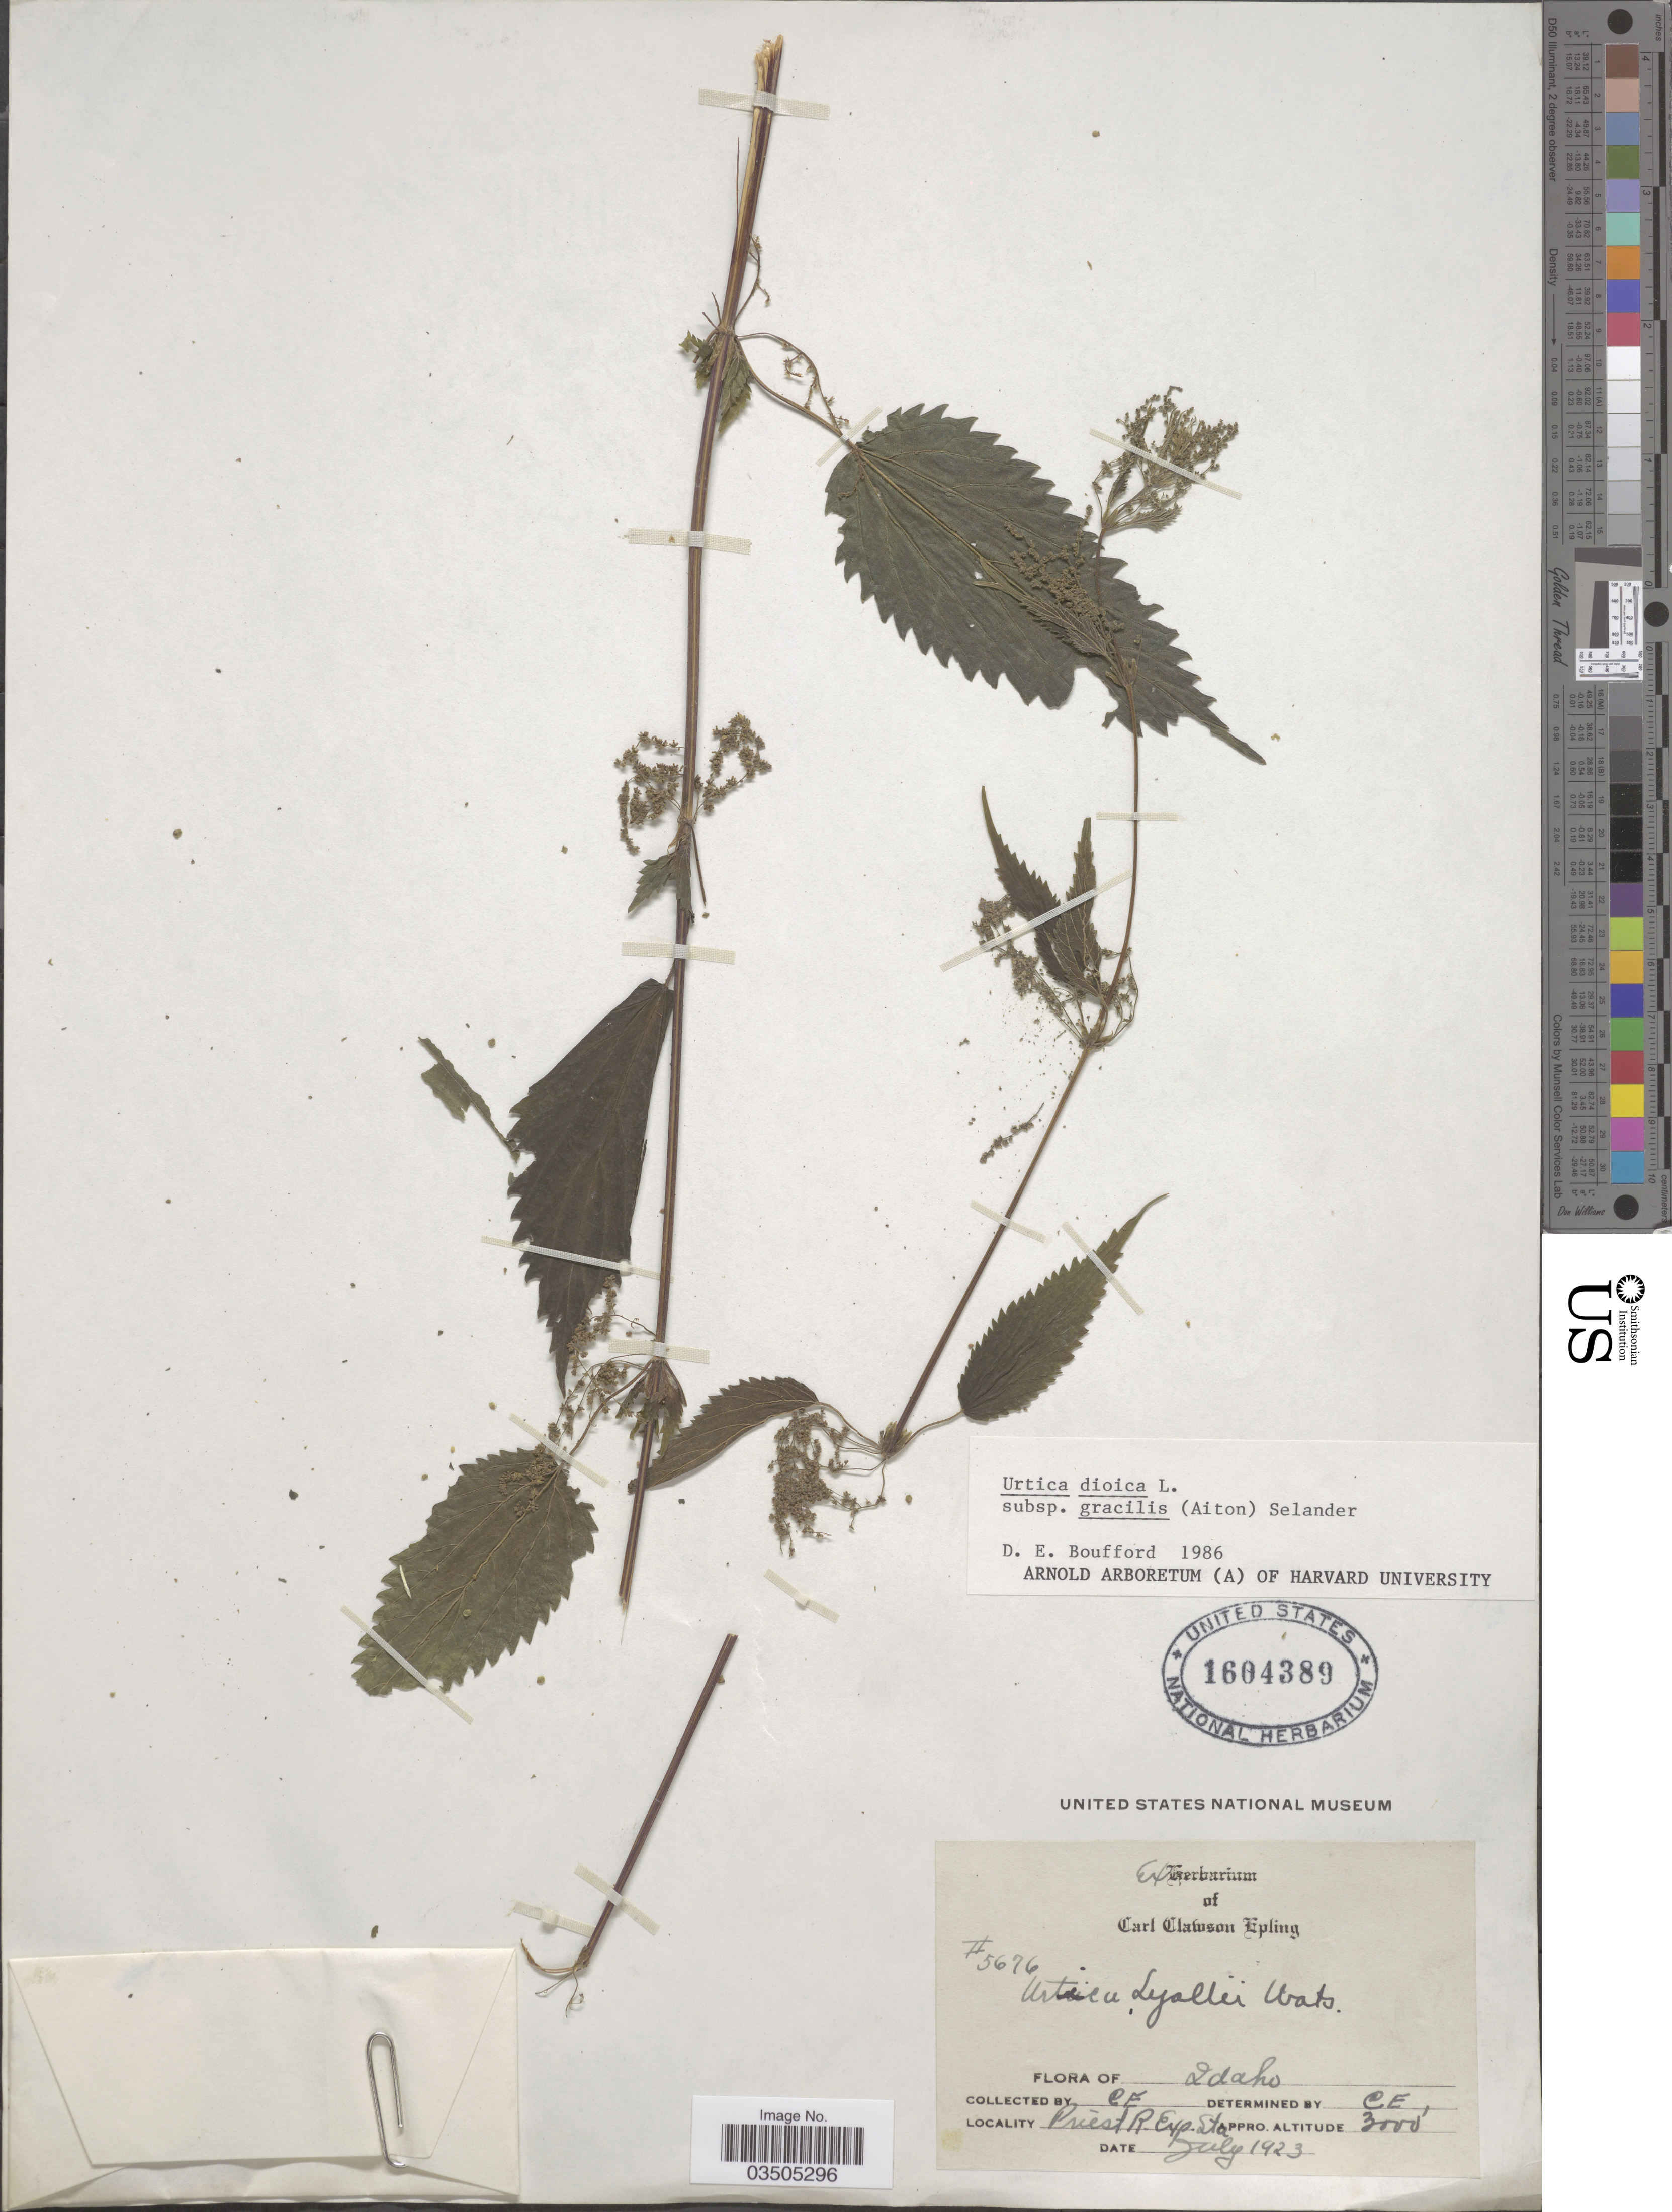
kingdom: Plantae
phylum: Tracheophyta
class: Magnoliopsida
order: Rosales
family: Urticaceae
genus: Urtica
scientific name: Urtica dioica subsp. gracilis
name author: L.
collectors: C. C. Epling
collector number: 5676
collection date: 1923-07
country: United States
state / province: Idaho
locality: Priest R. Exp. Sta.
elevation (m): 914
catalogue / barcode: US 1604389